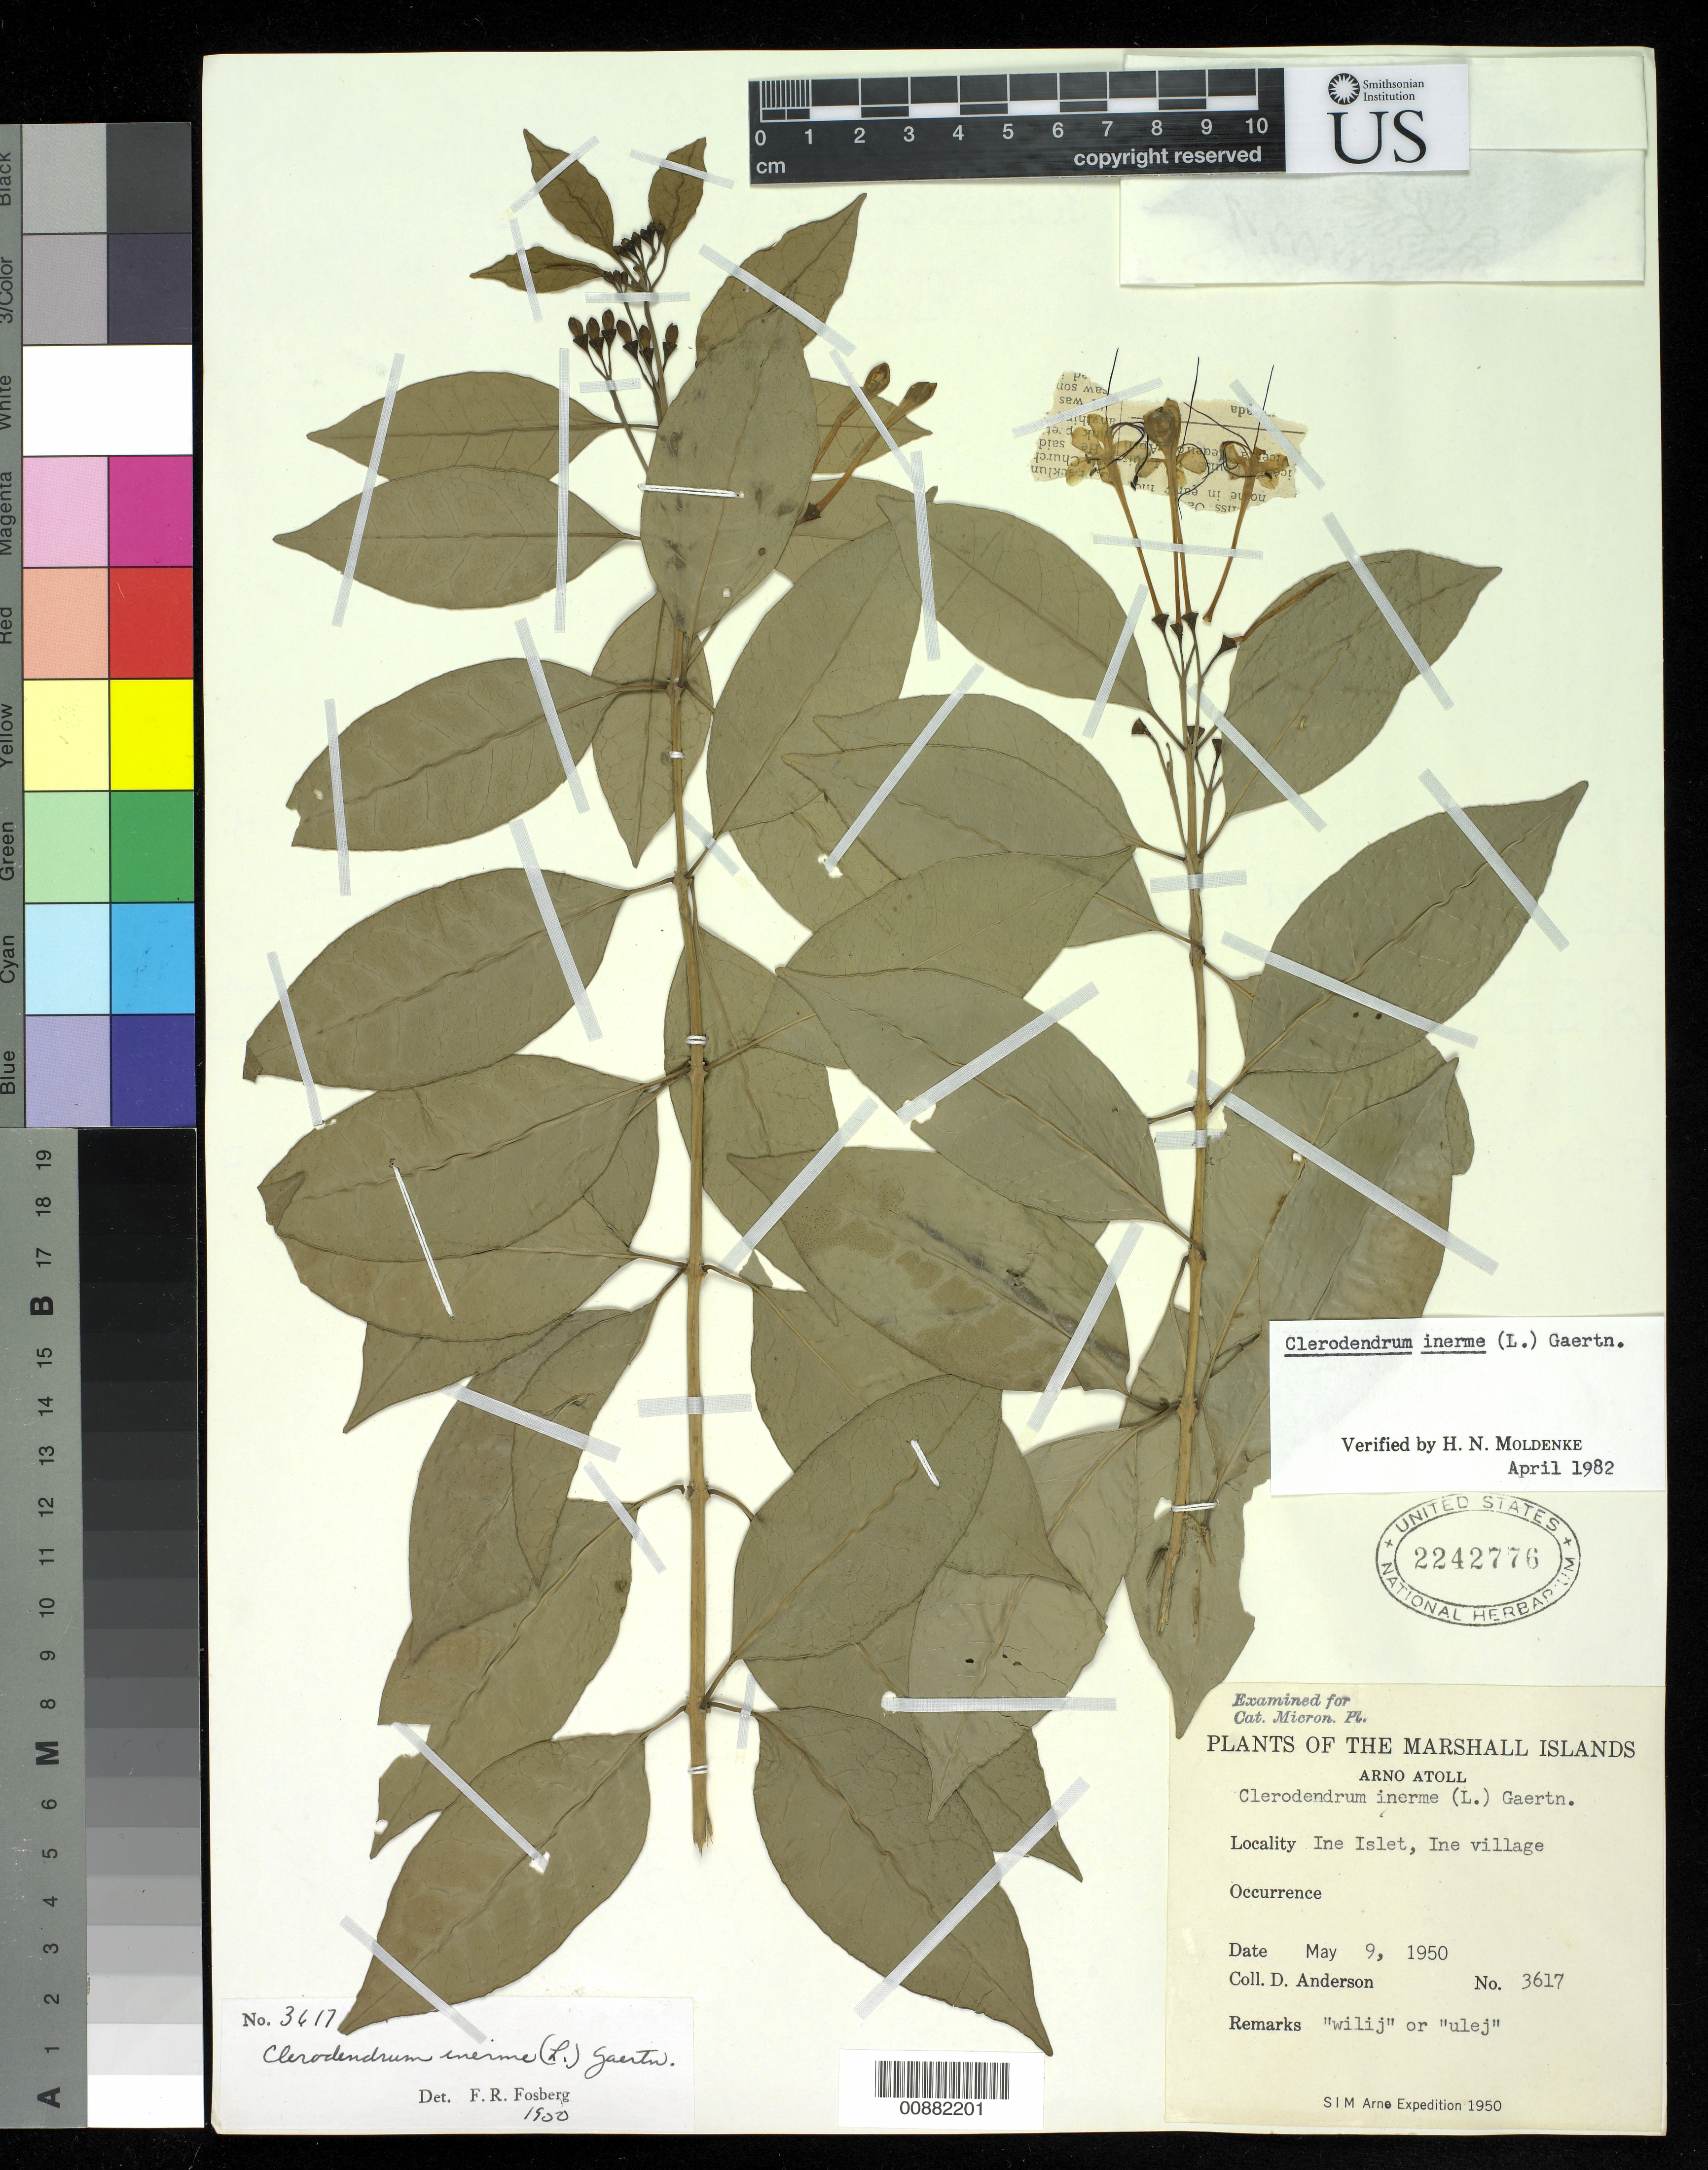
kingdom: Plantae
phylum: Tracheophyta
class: Magnoliopsida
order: Lamiales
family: Lamiaceae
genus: Clerodendrum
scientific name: Clerodendrum inerme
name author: (L.) Gaertn.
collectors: D. Anderson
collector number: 3617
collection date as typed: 09 May 1950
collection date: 1950-05-09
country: Marshall Islands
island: Arno Atoll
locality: Ine Islet, Ine village.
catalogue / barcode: US 2242776